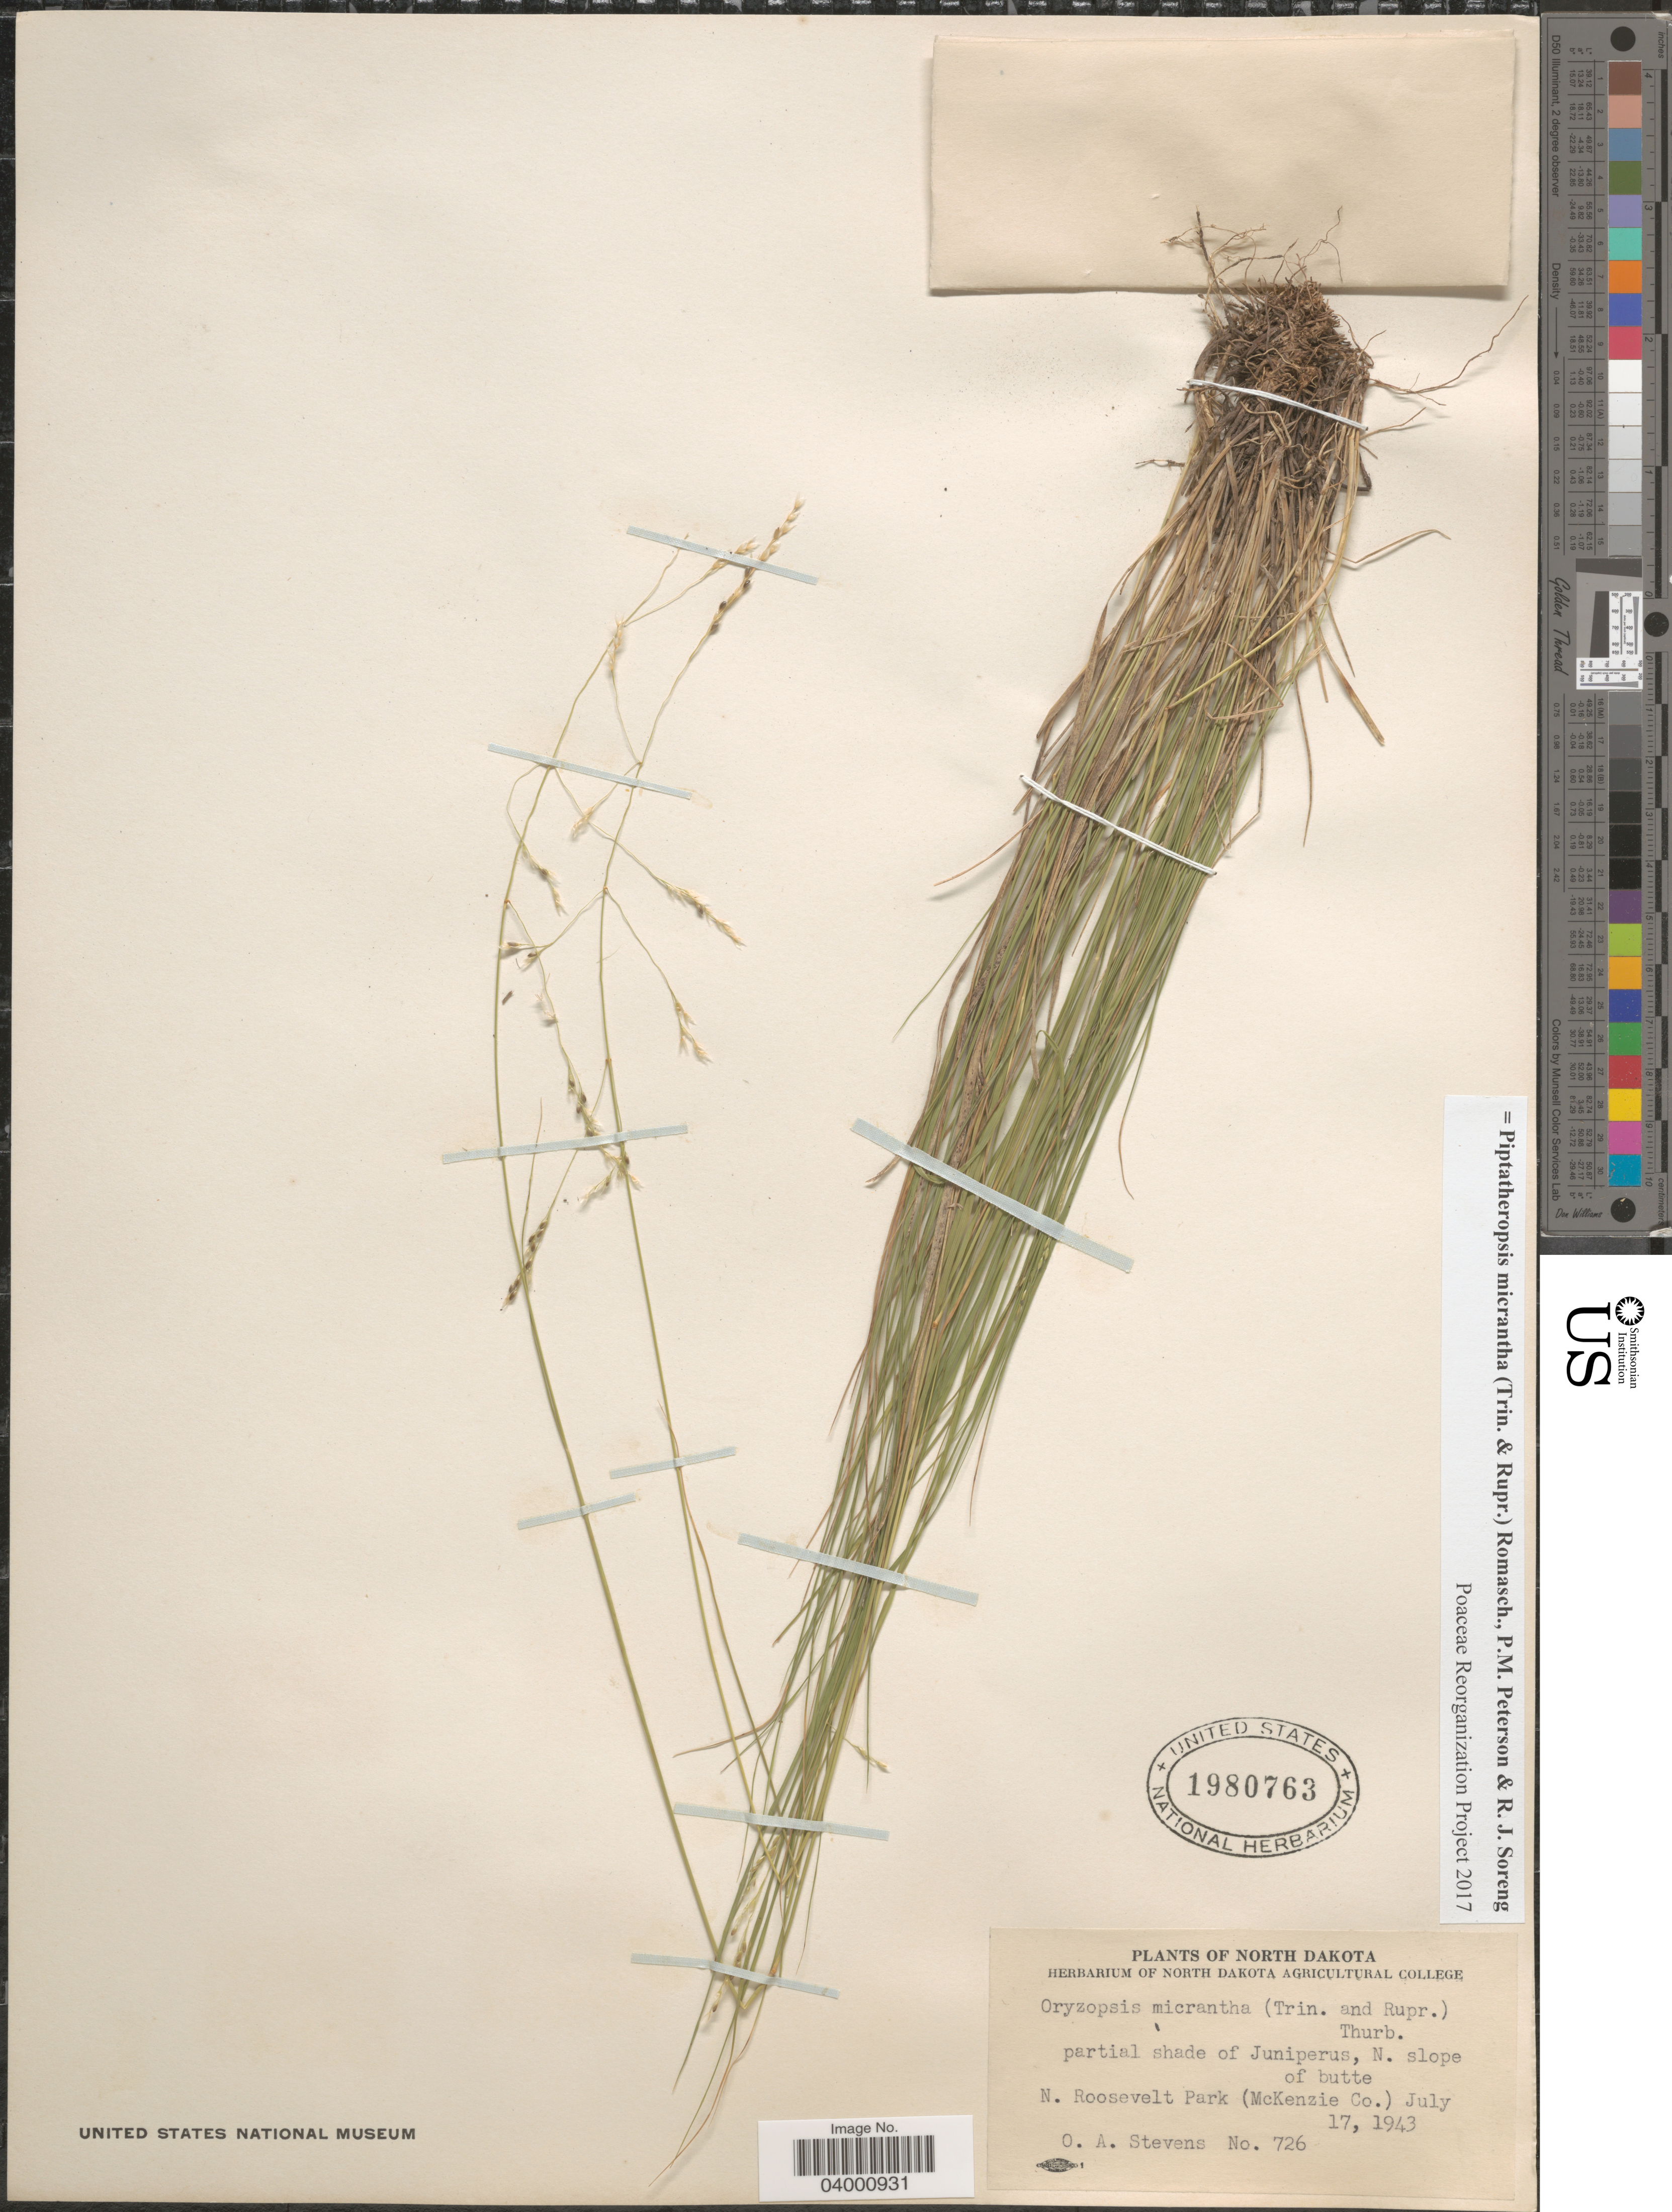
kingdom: Plantae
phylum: Tracheophyta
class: Liliopsida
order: Poales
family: Poaceae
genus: Piptatheropsis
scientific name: Piptatheropsis micrantha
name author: (Trin. & Rupr.) Romasch.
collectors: O. A. Stevens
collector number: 726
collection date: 1943-07-17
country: United States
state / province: North Dakota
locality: N. slope of butte N. Roosevelt Park (McKenzie Co).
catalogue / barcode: US 1980763